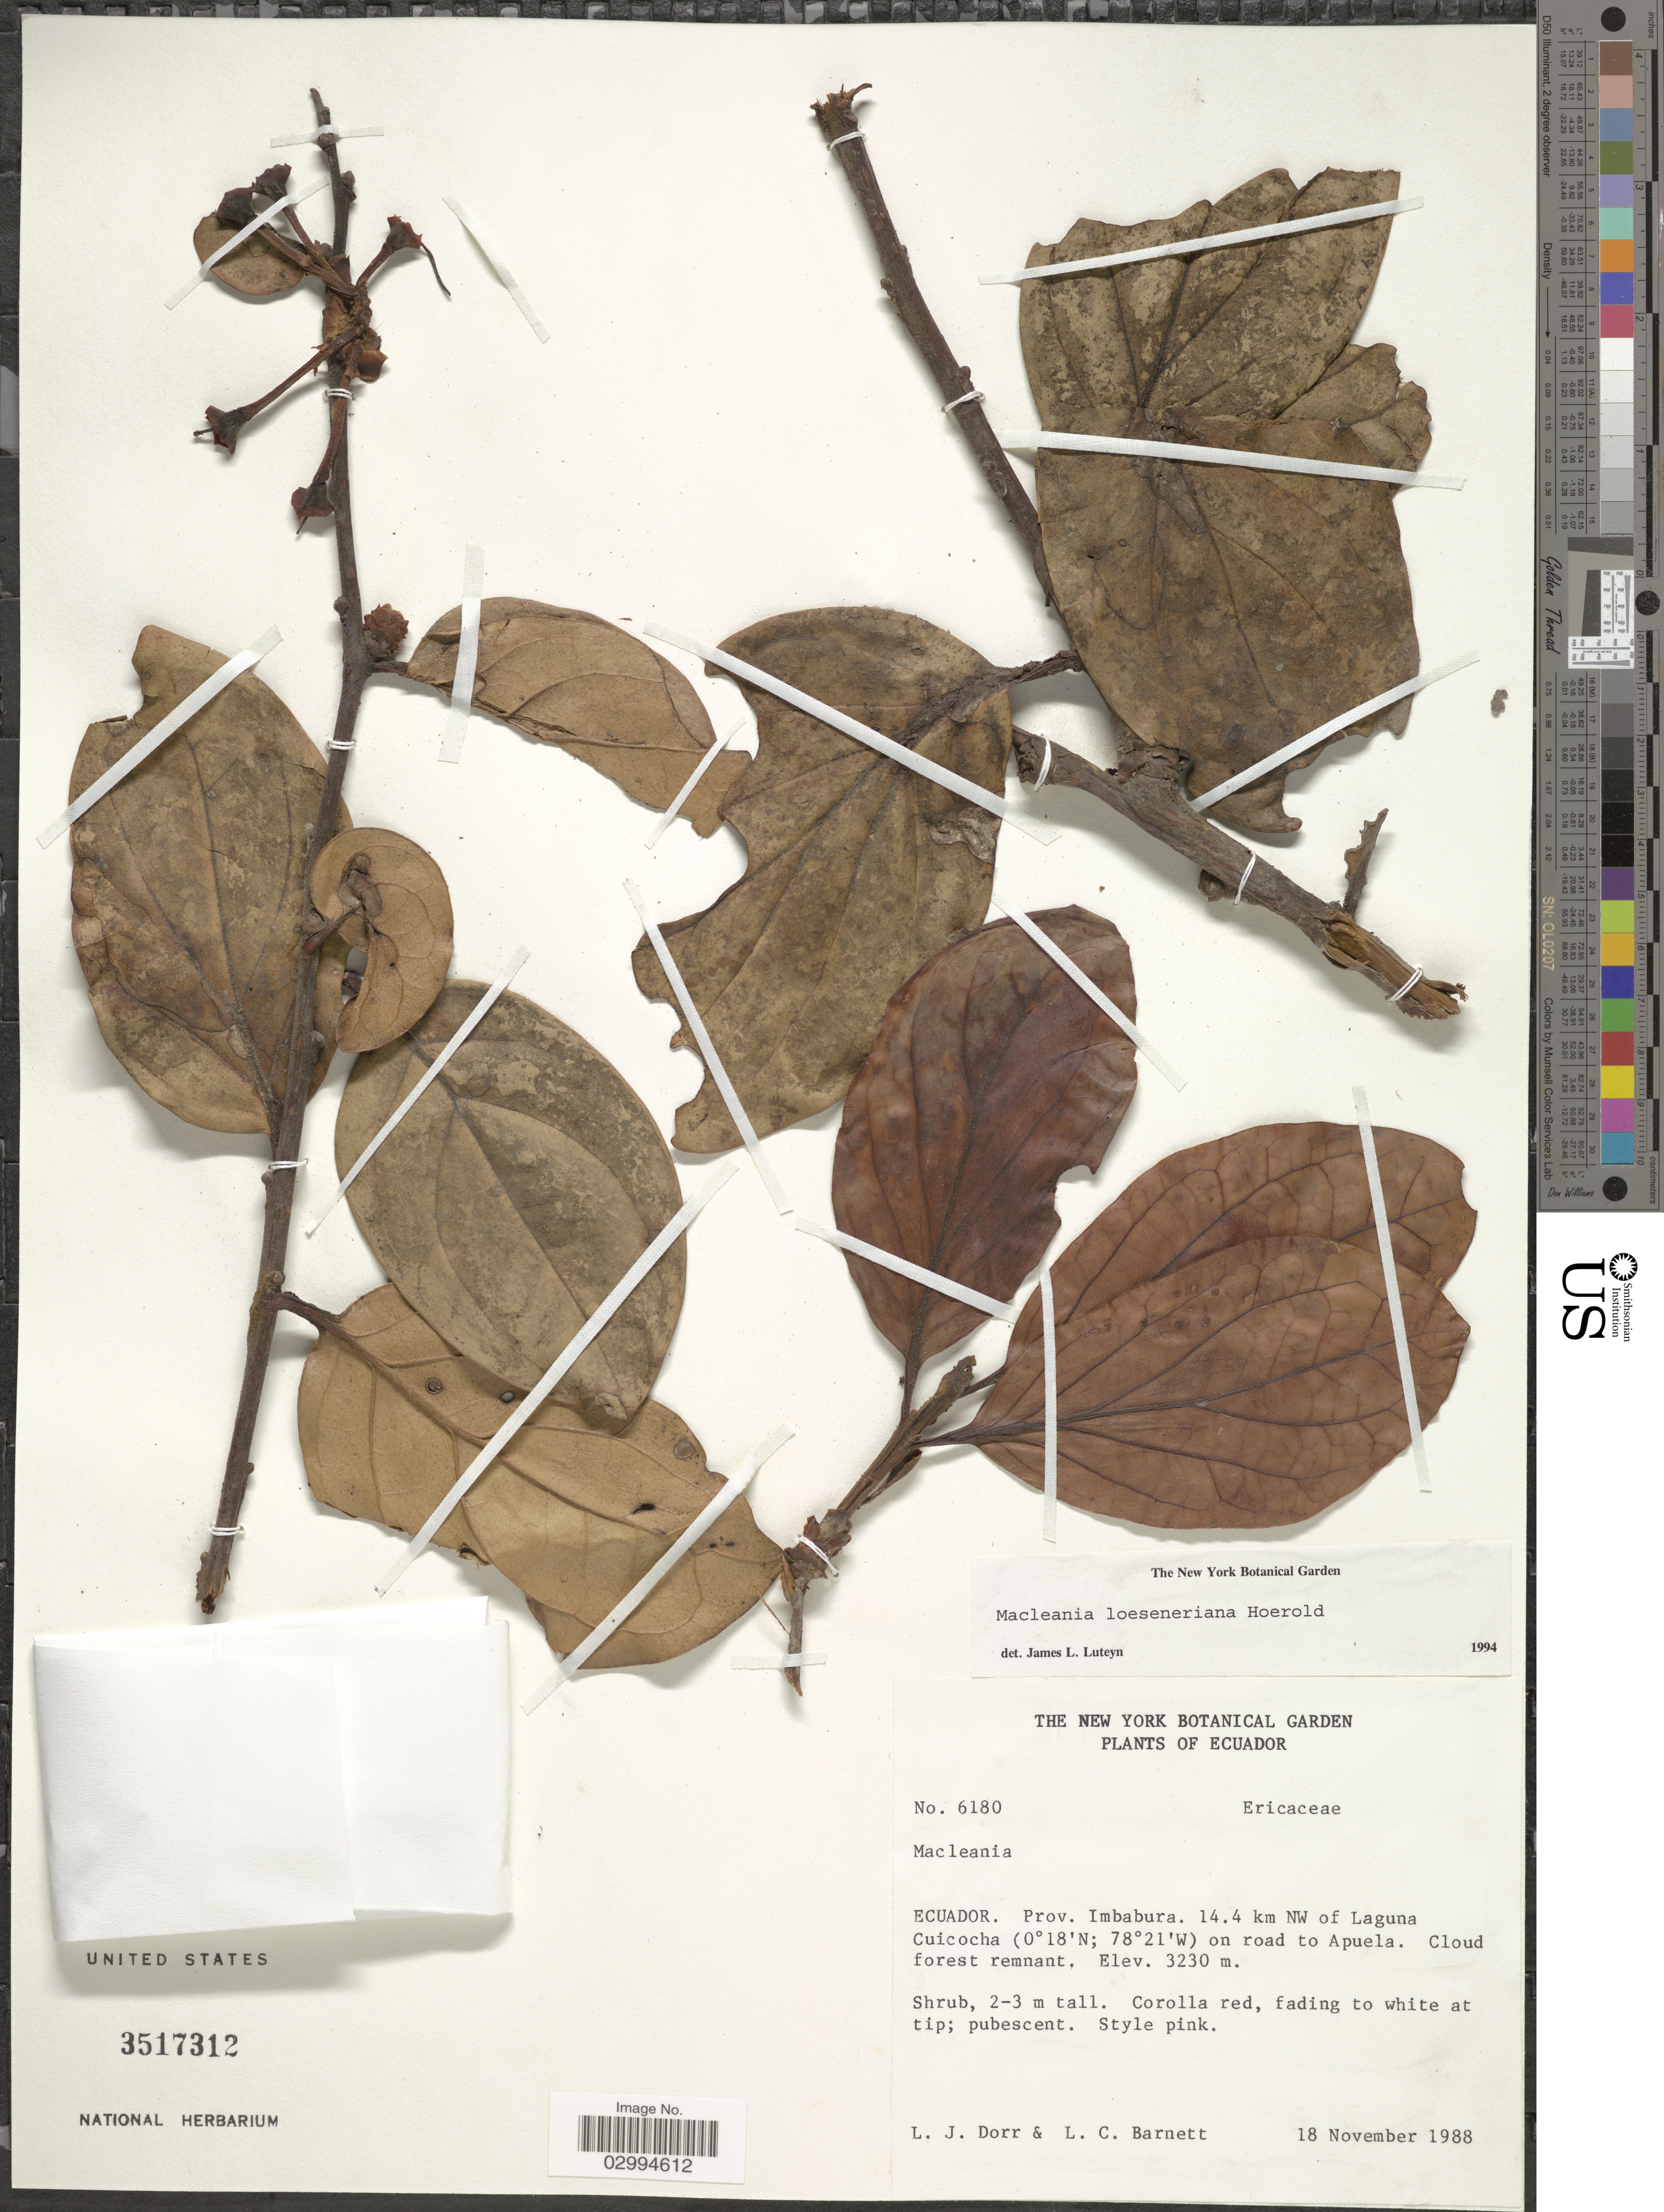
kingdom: Plantae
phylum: Tracheophyta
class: Magnoliopsida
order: Ericales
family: Ericaceae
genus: Macleania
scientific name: Macleania loeseneriana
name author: Hoerold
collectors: L. J. Dorr & L. C. Barnett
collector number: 6180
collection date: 1988-11-18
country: Ecuador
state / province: Imbabura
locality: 14.4 km NW of Laguna Cuicocha on road to Apuela.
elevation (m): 3230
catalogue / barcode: US 3517312